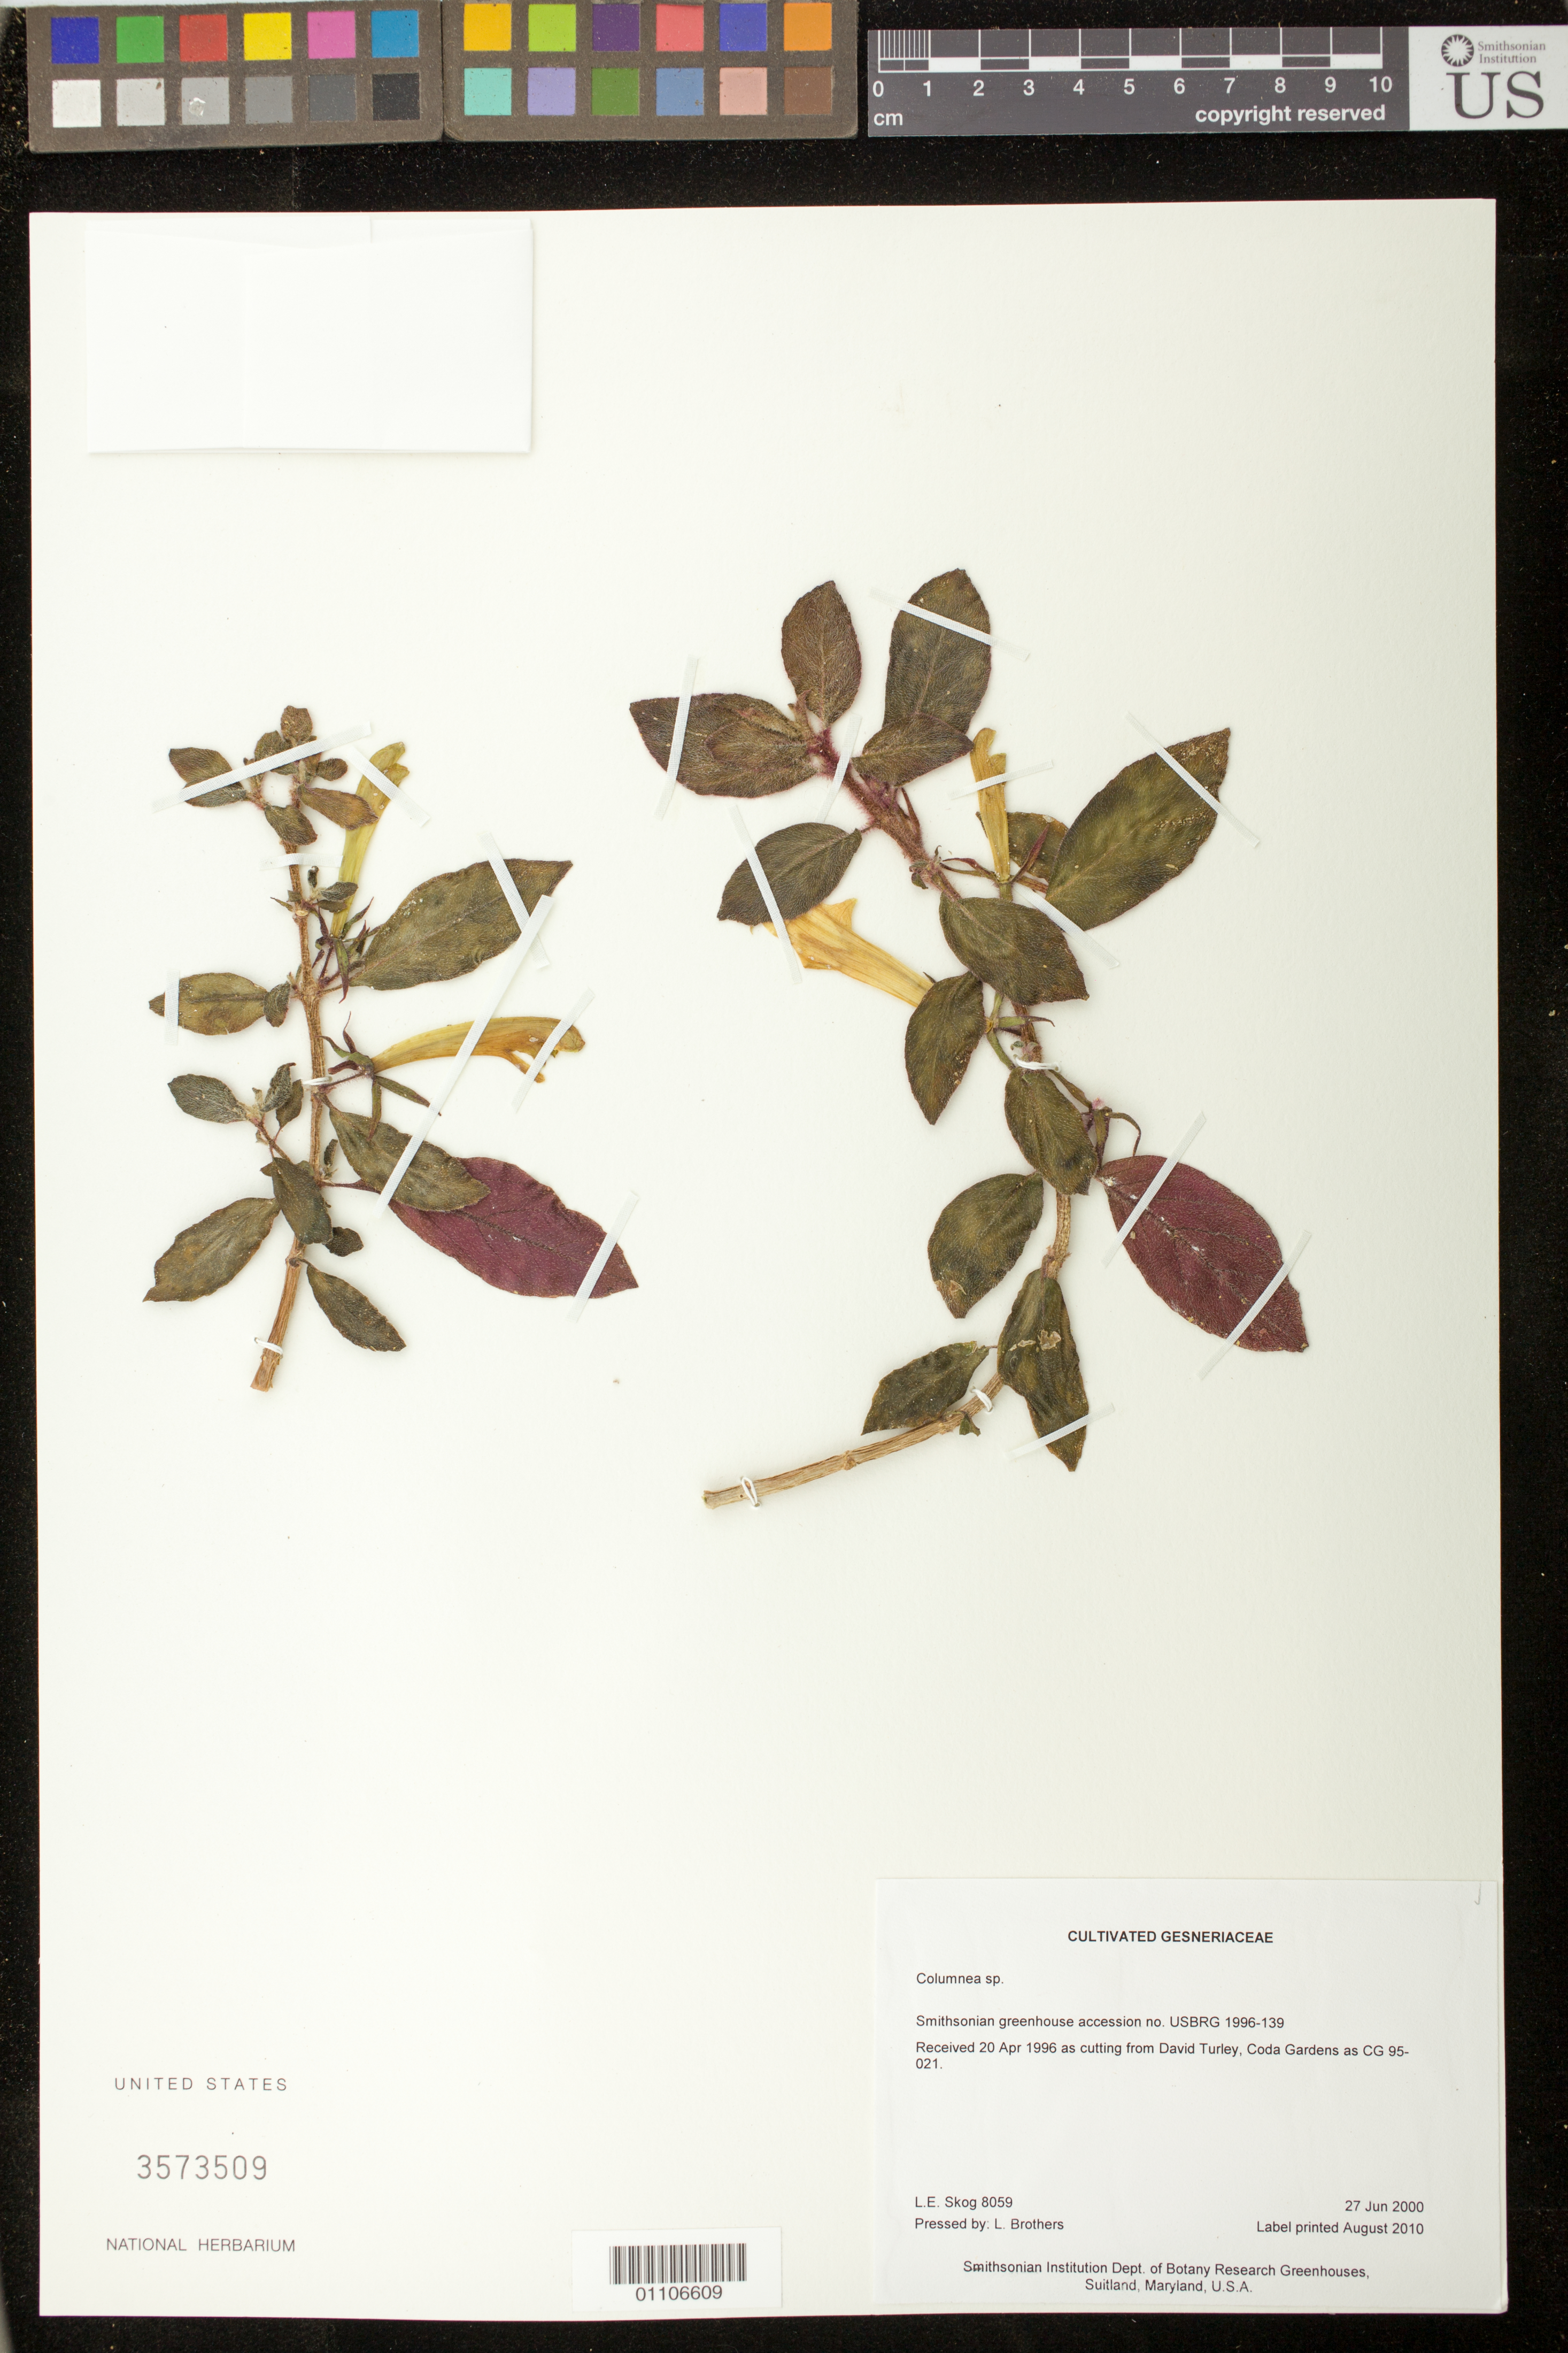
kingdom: Plantae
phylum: Tracheophyta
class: Magnoliopsida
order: Lamiales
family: Gesneriaceae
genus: Columnea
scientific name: Columnea sp.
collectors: L. E. Skog & L. Brothers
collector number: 8059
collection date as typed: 27 Jun 2000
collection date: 2000-06-27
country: United States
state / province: Maryland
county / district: Prince George's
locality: Smithsonian Institution Dept. of Botany Research Greenhouses, Suitland, Maryland, U.S.A.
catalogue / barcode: US 3573509